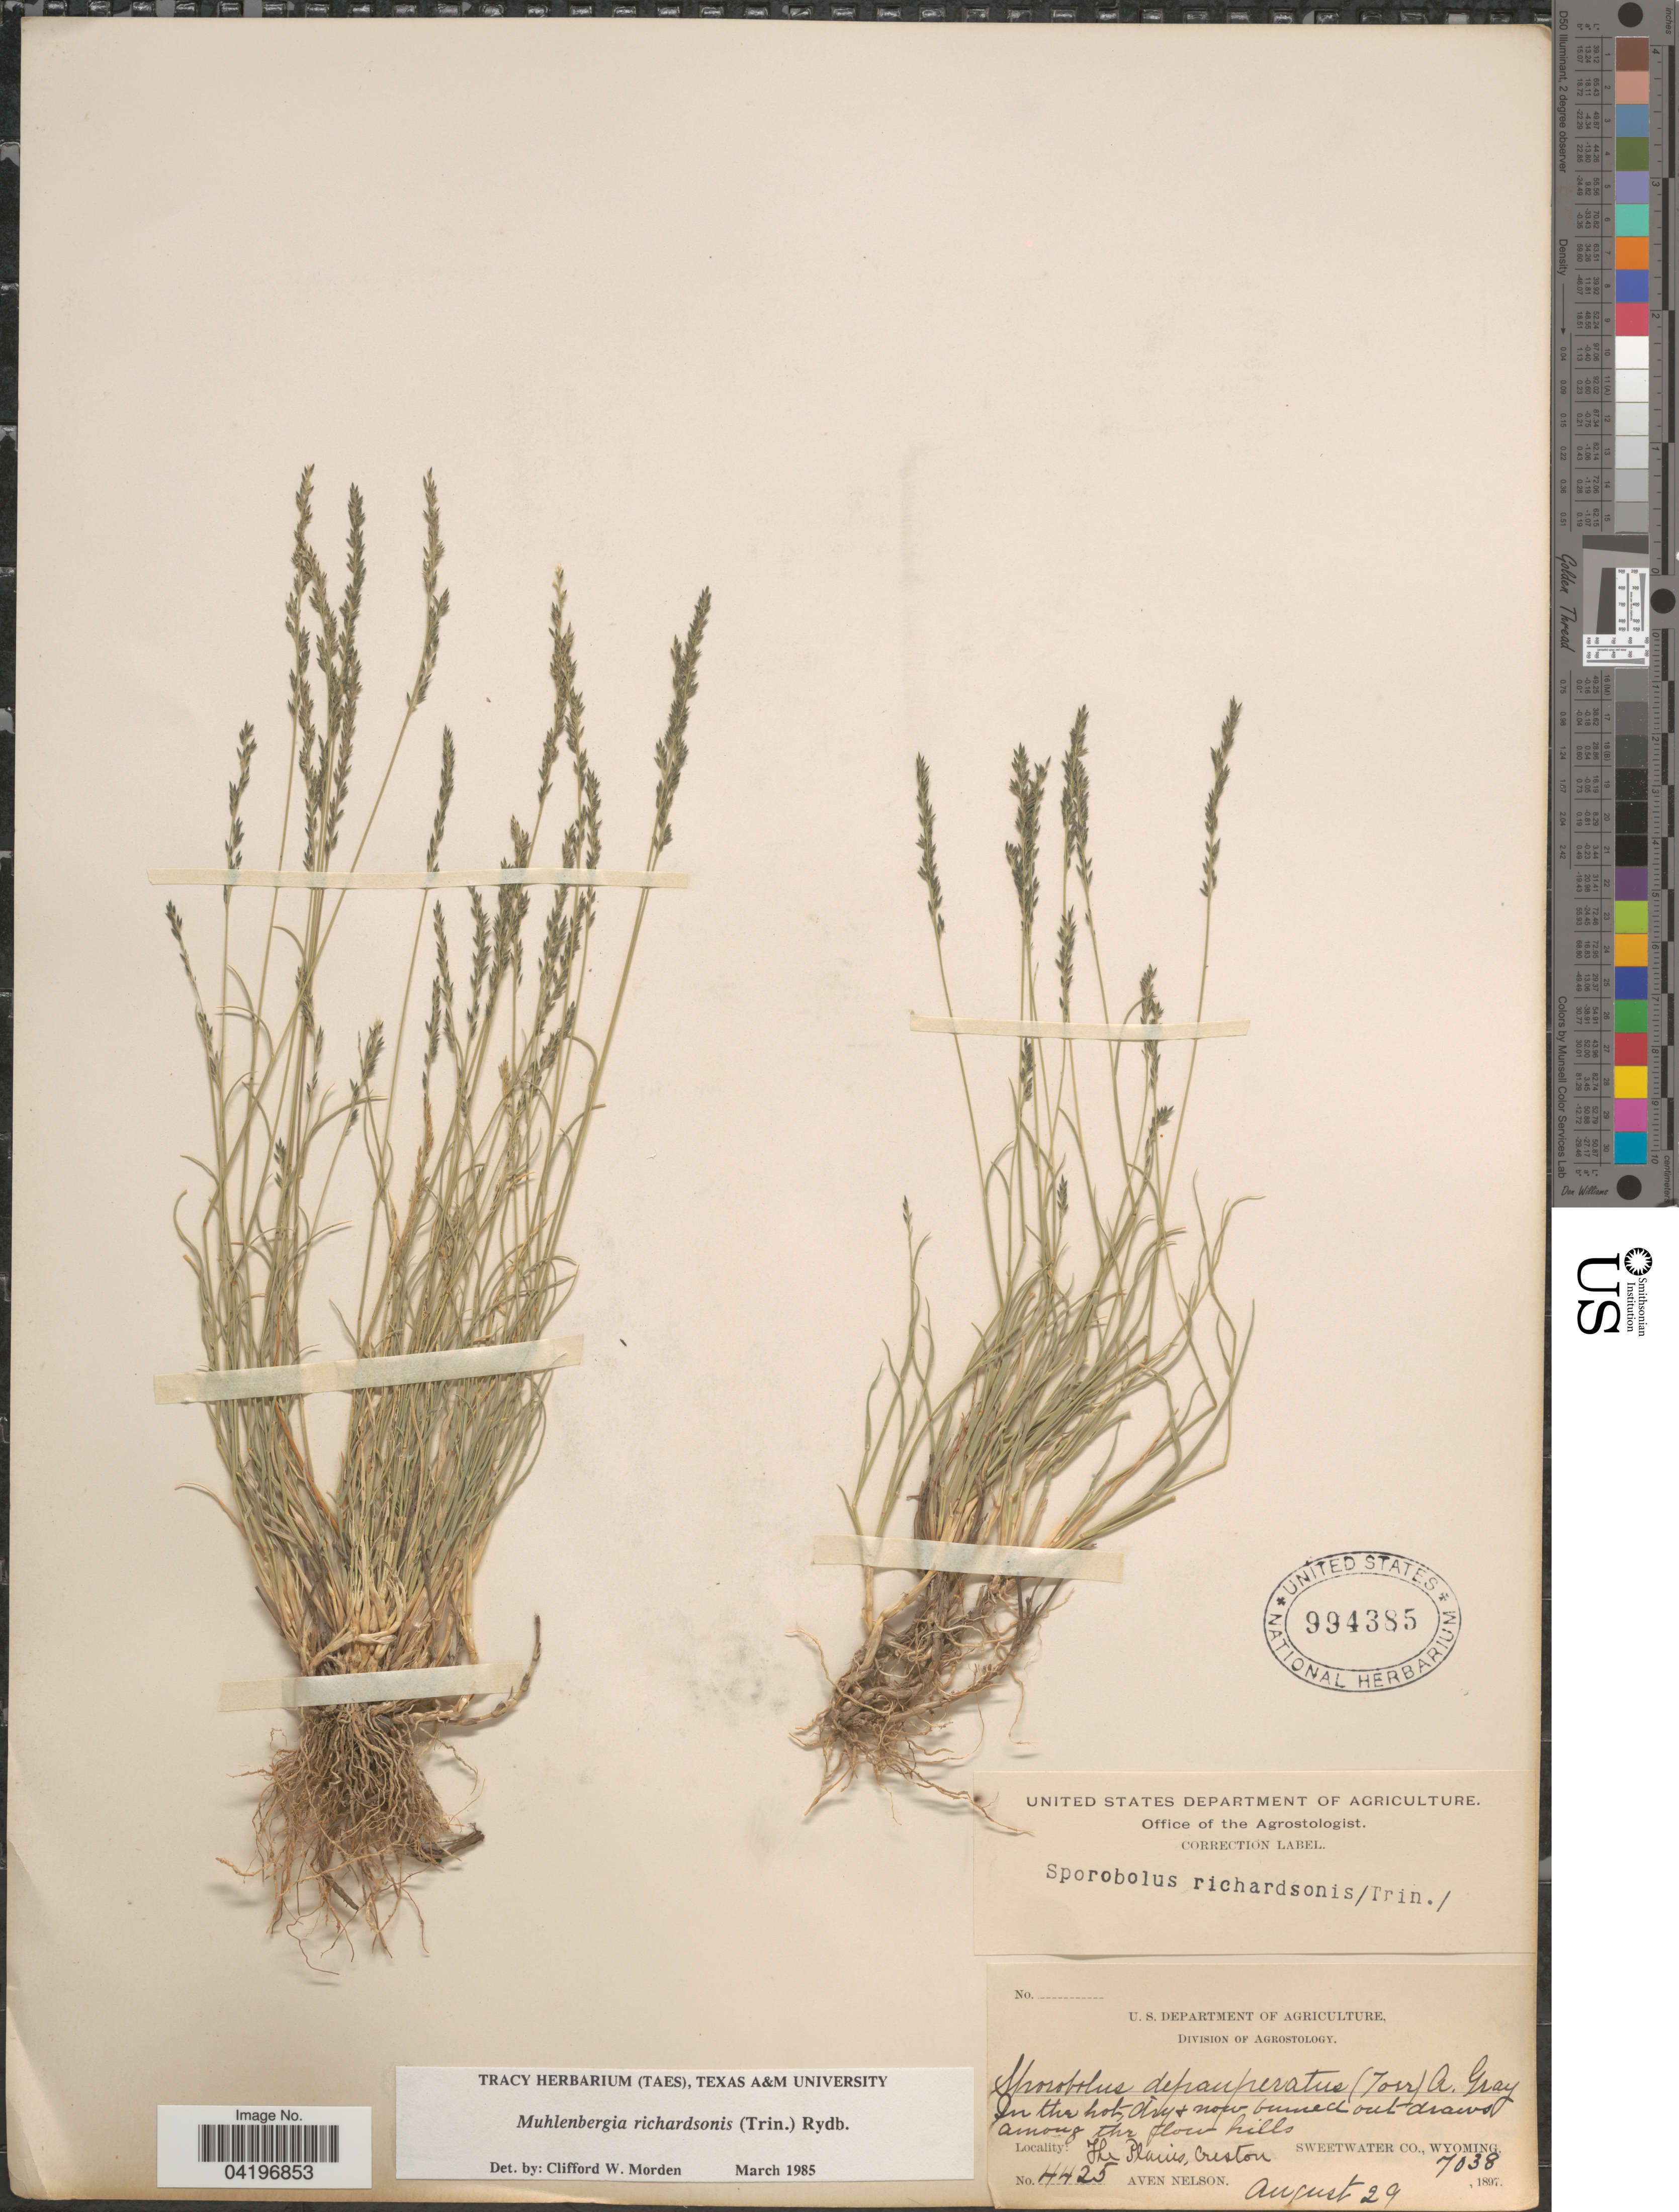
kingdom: Plantae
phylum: Tracheophyta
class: Liliopsida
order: Poales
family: Poaceae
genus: Muhlenbergia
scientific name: Muhlenbergia richardsonis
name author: (Trin.) Rydb.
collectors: A. Nelson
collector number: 4425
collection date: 1897-08-29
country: United States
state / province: Wyoming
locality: The Plains, Creston. Sweetwater Co.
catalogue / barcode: US 994385